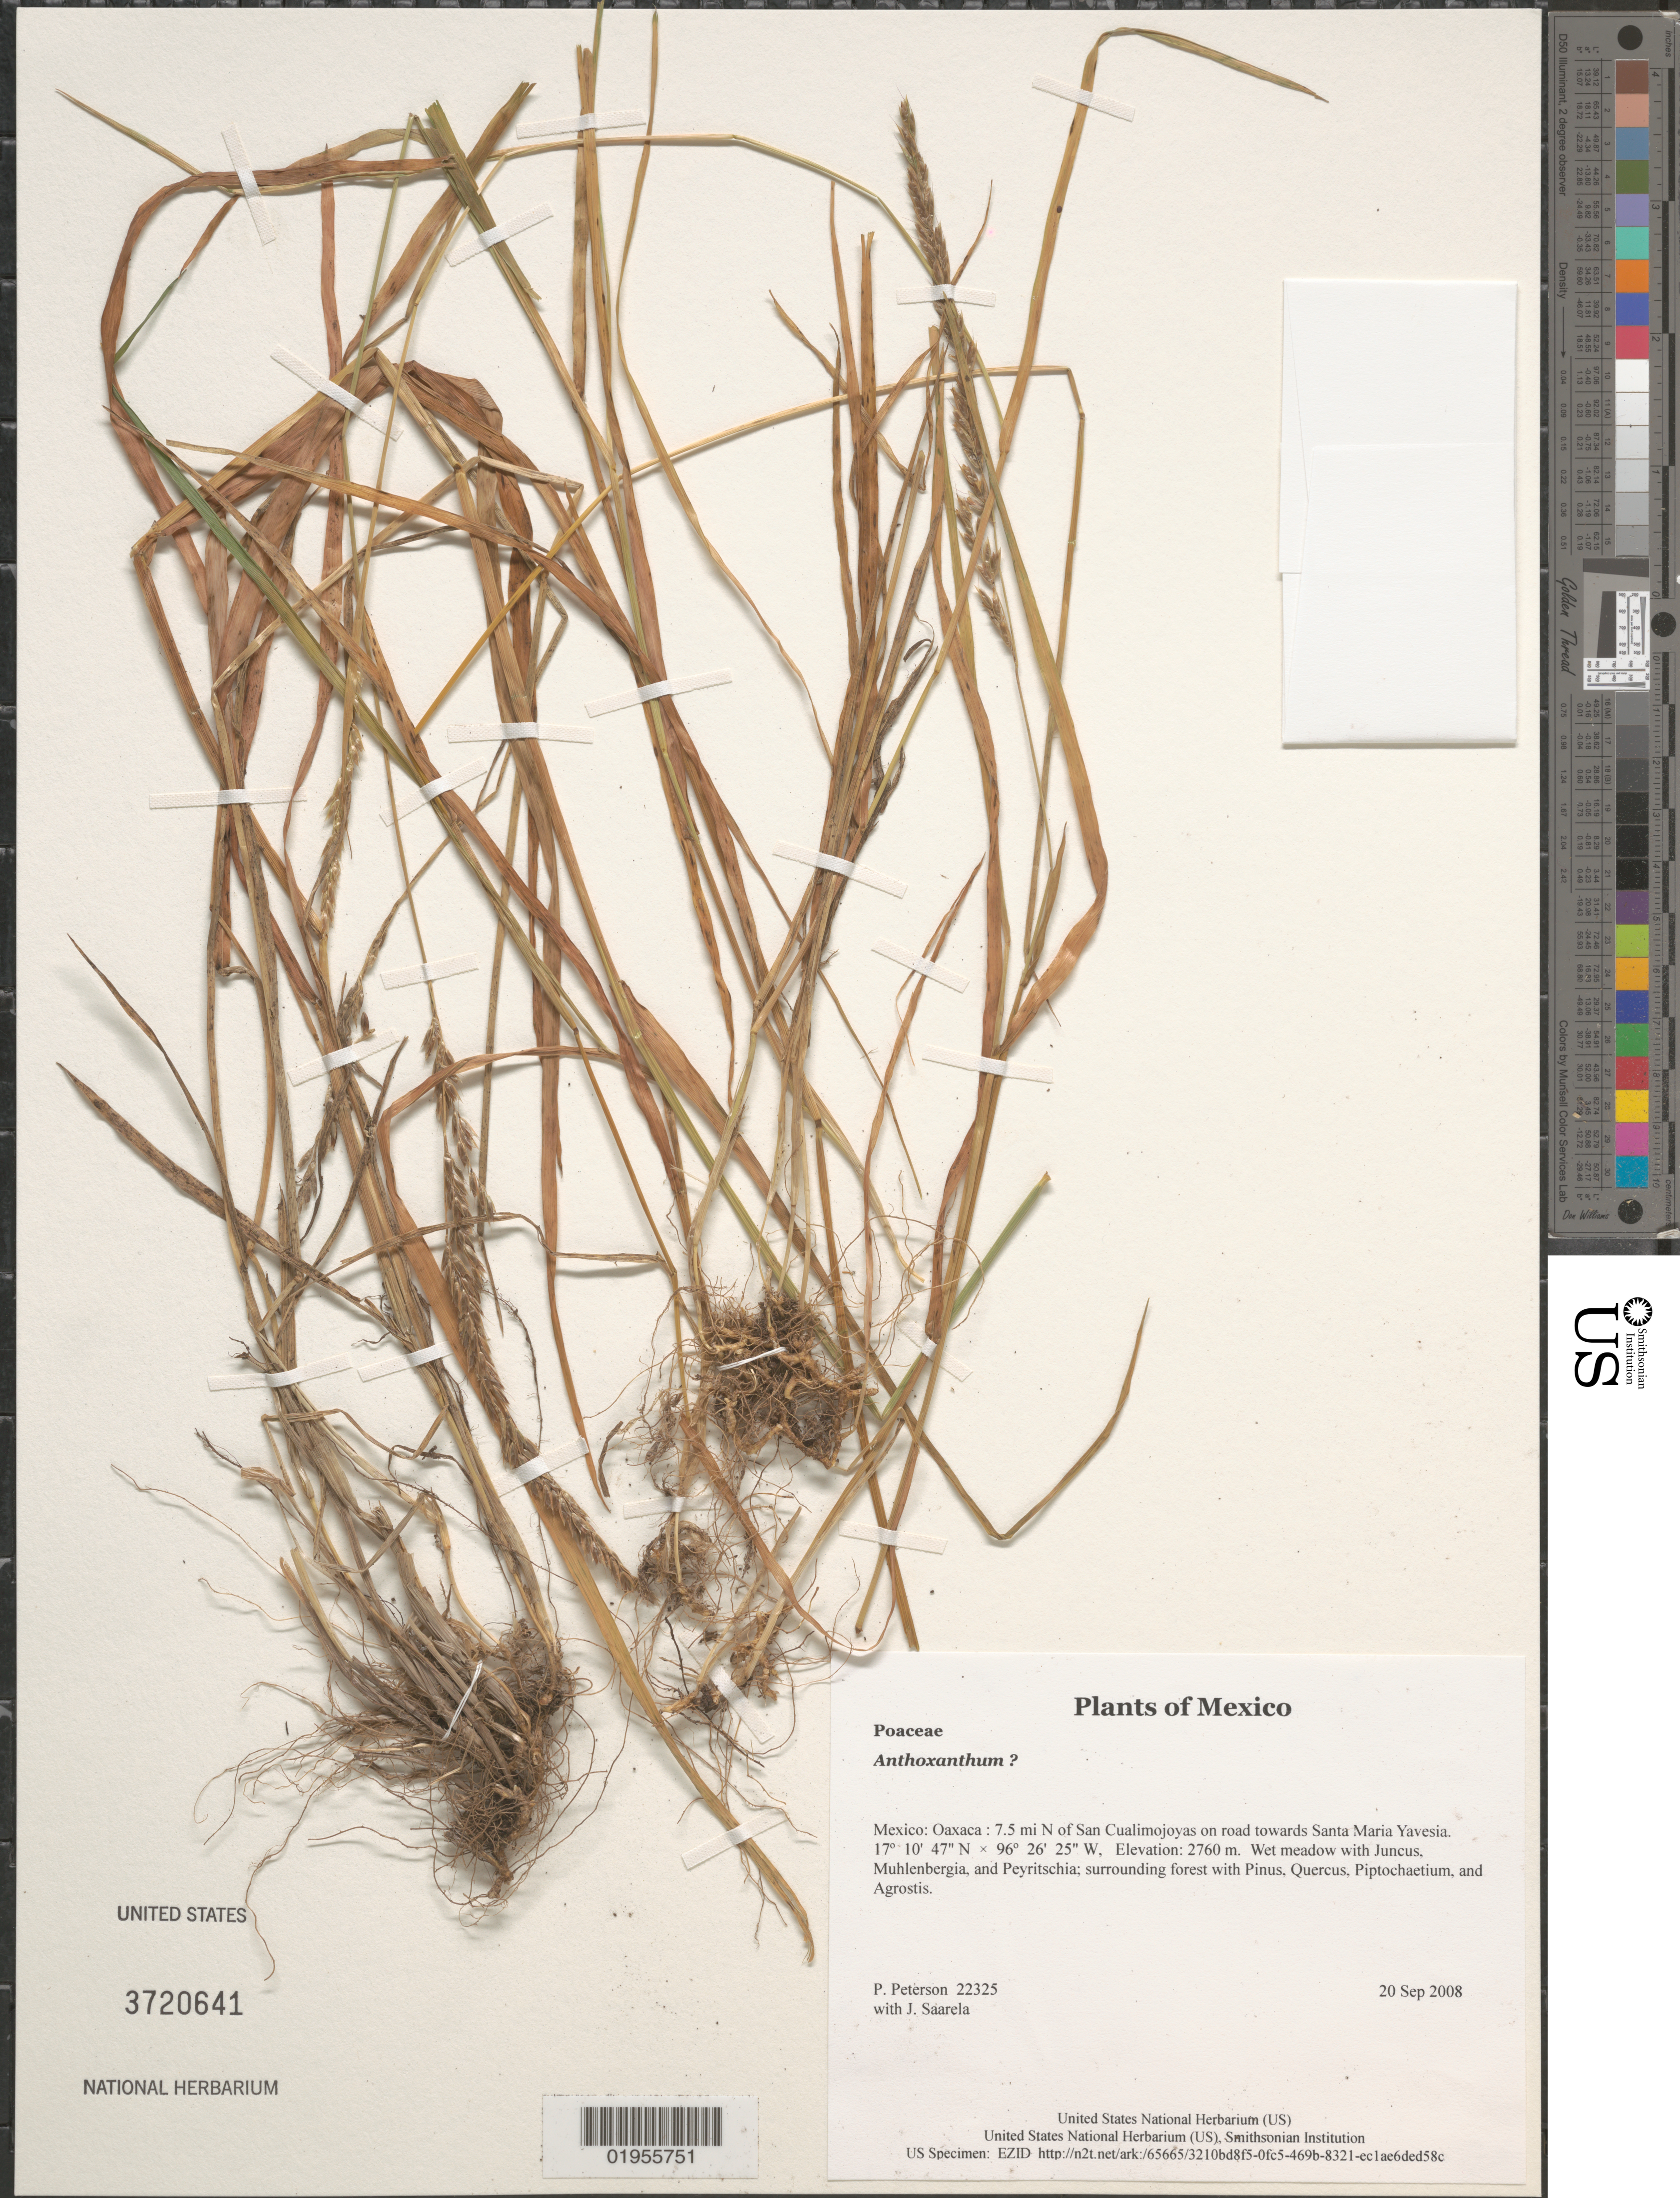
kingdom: Plantae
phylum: Tracheophyta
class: Liliopsida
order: Poales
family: Poaceae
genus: Anthoxanthum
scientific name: Anthoxanthum sp.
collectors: P. M. Peterson & J. Saarela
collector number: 22325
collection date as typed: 20 Sep 2008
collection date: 2008-09-20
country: Mexico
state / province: Oaxaca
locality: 7.5 mi N of San Cualimojoyas on road towards Santa Maria Yavesia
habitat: Wet meadow with Juncus, Muhlenbergia, and Peyritschia; surrounding forest with Pinus, Quercus, Piptochaetium, and Agrostis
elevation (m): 2760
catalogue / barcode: US 3720641